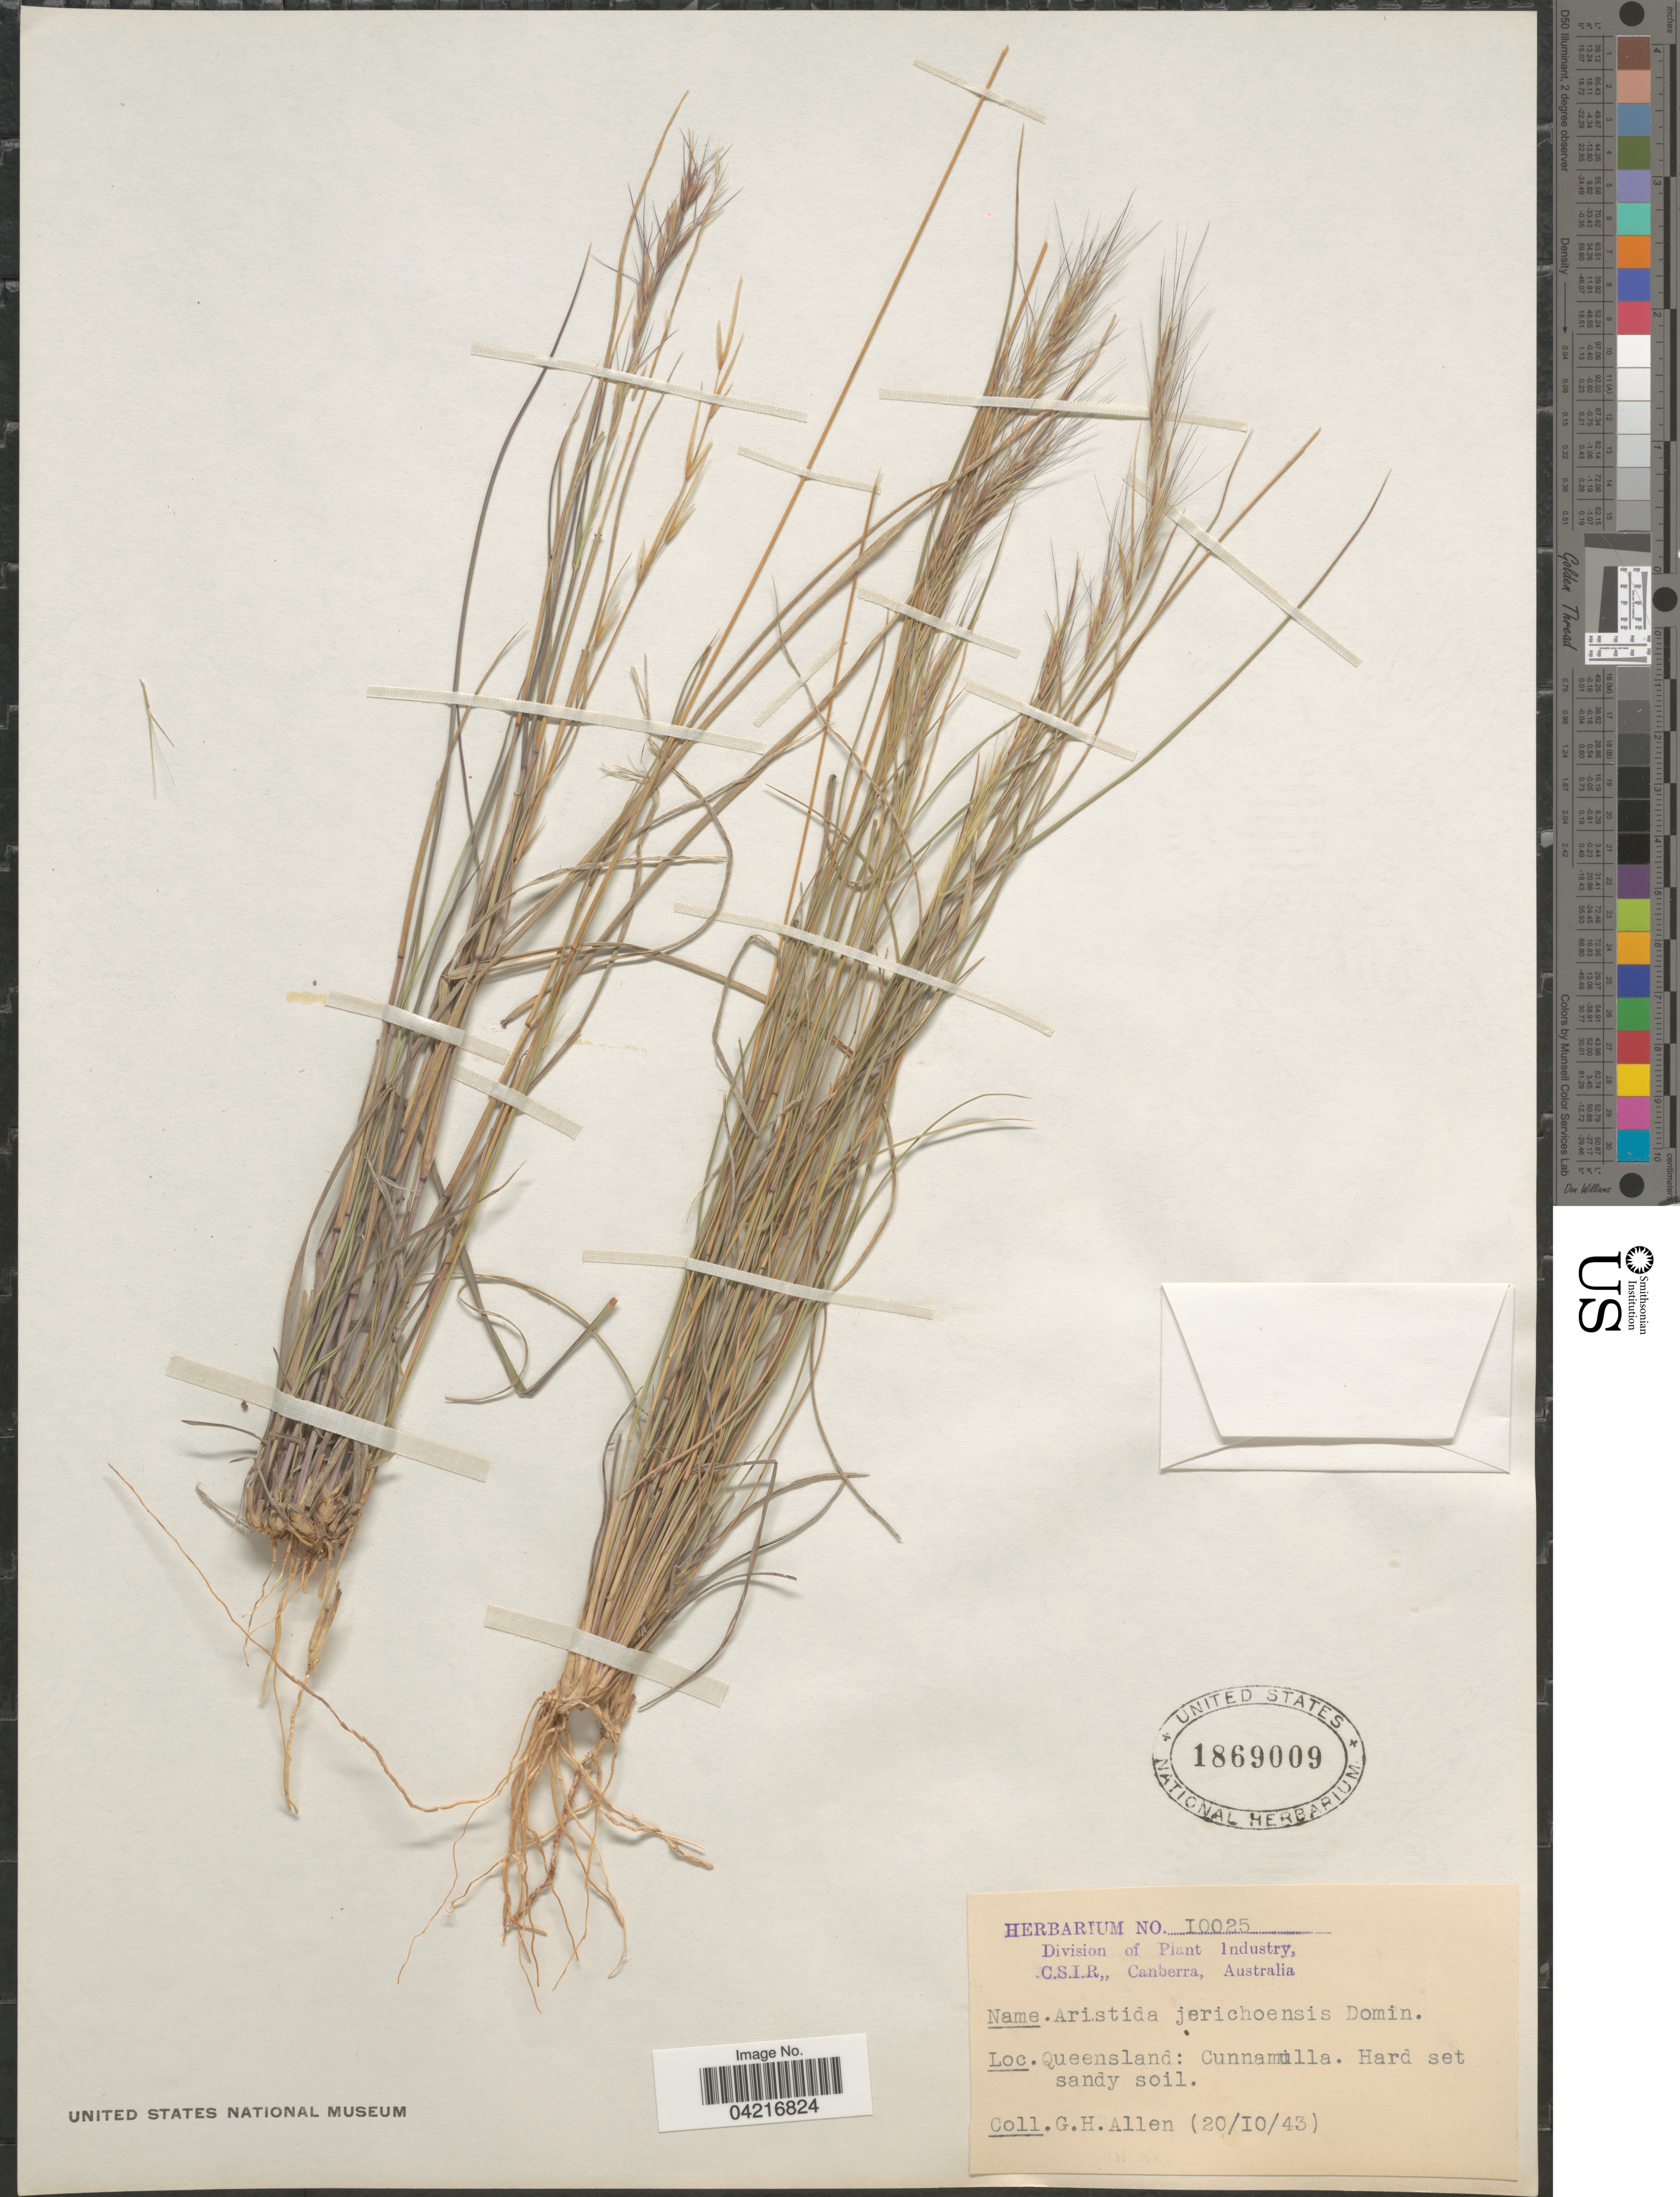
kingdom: Plantae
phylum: Tracheophyta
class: Liliopsida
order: Poales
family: Poaceae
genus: Aristida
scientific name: Aristida jerichoensis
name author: (Domin) Henr.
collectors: G. Allen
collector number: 10025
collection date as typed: Transcribed d/m/y: 20/10/43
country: Australia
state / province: Queensland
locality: Cunnamulla.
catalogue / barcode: US 1869009